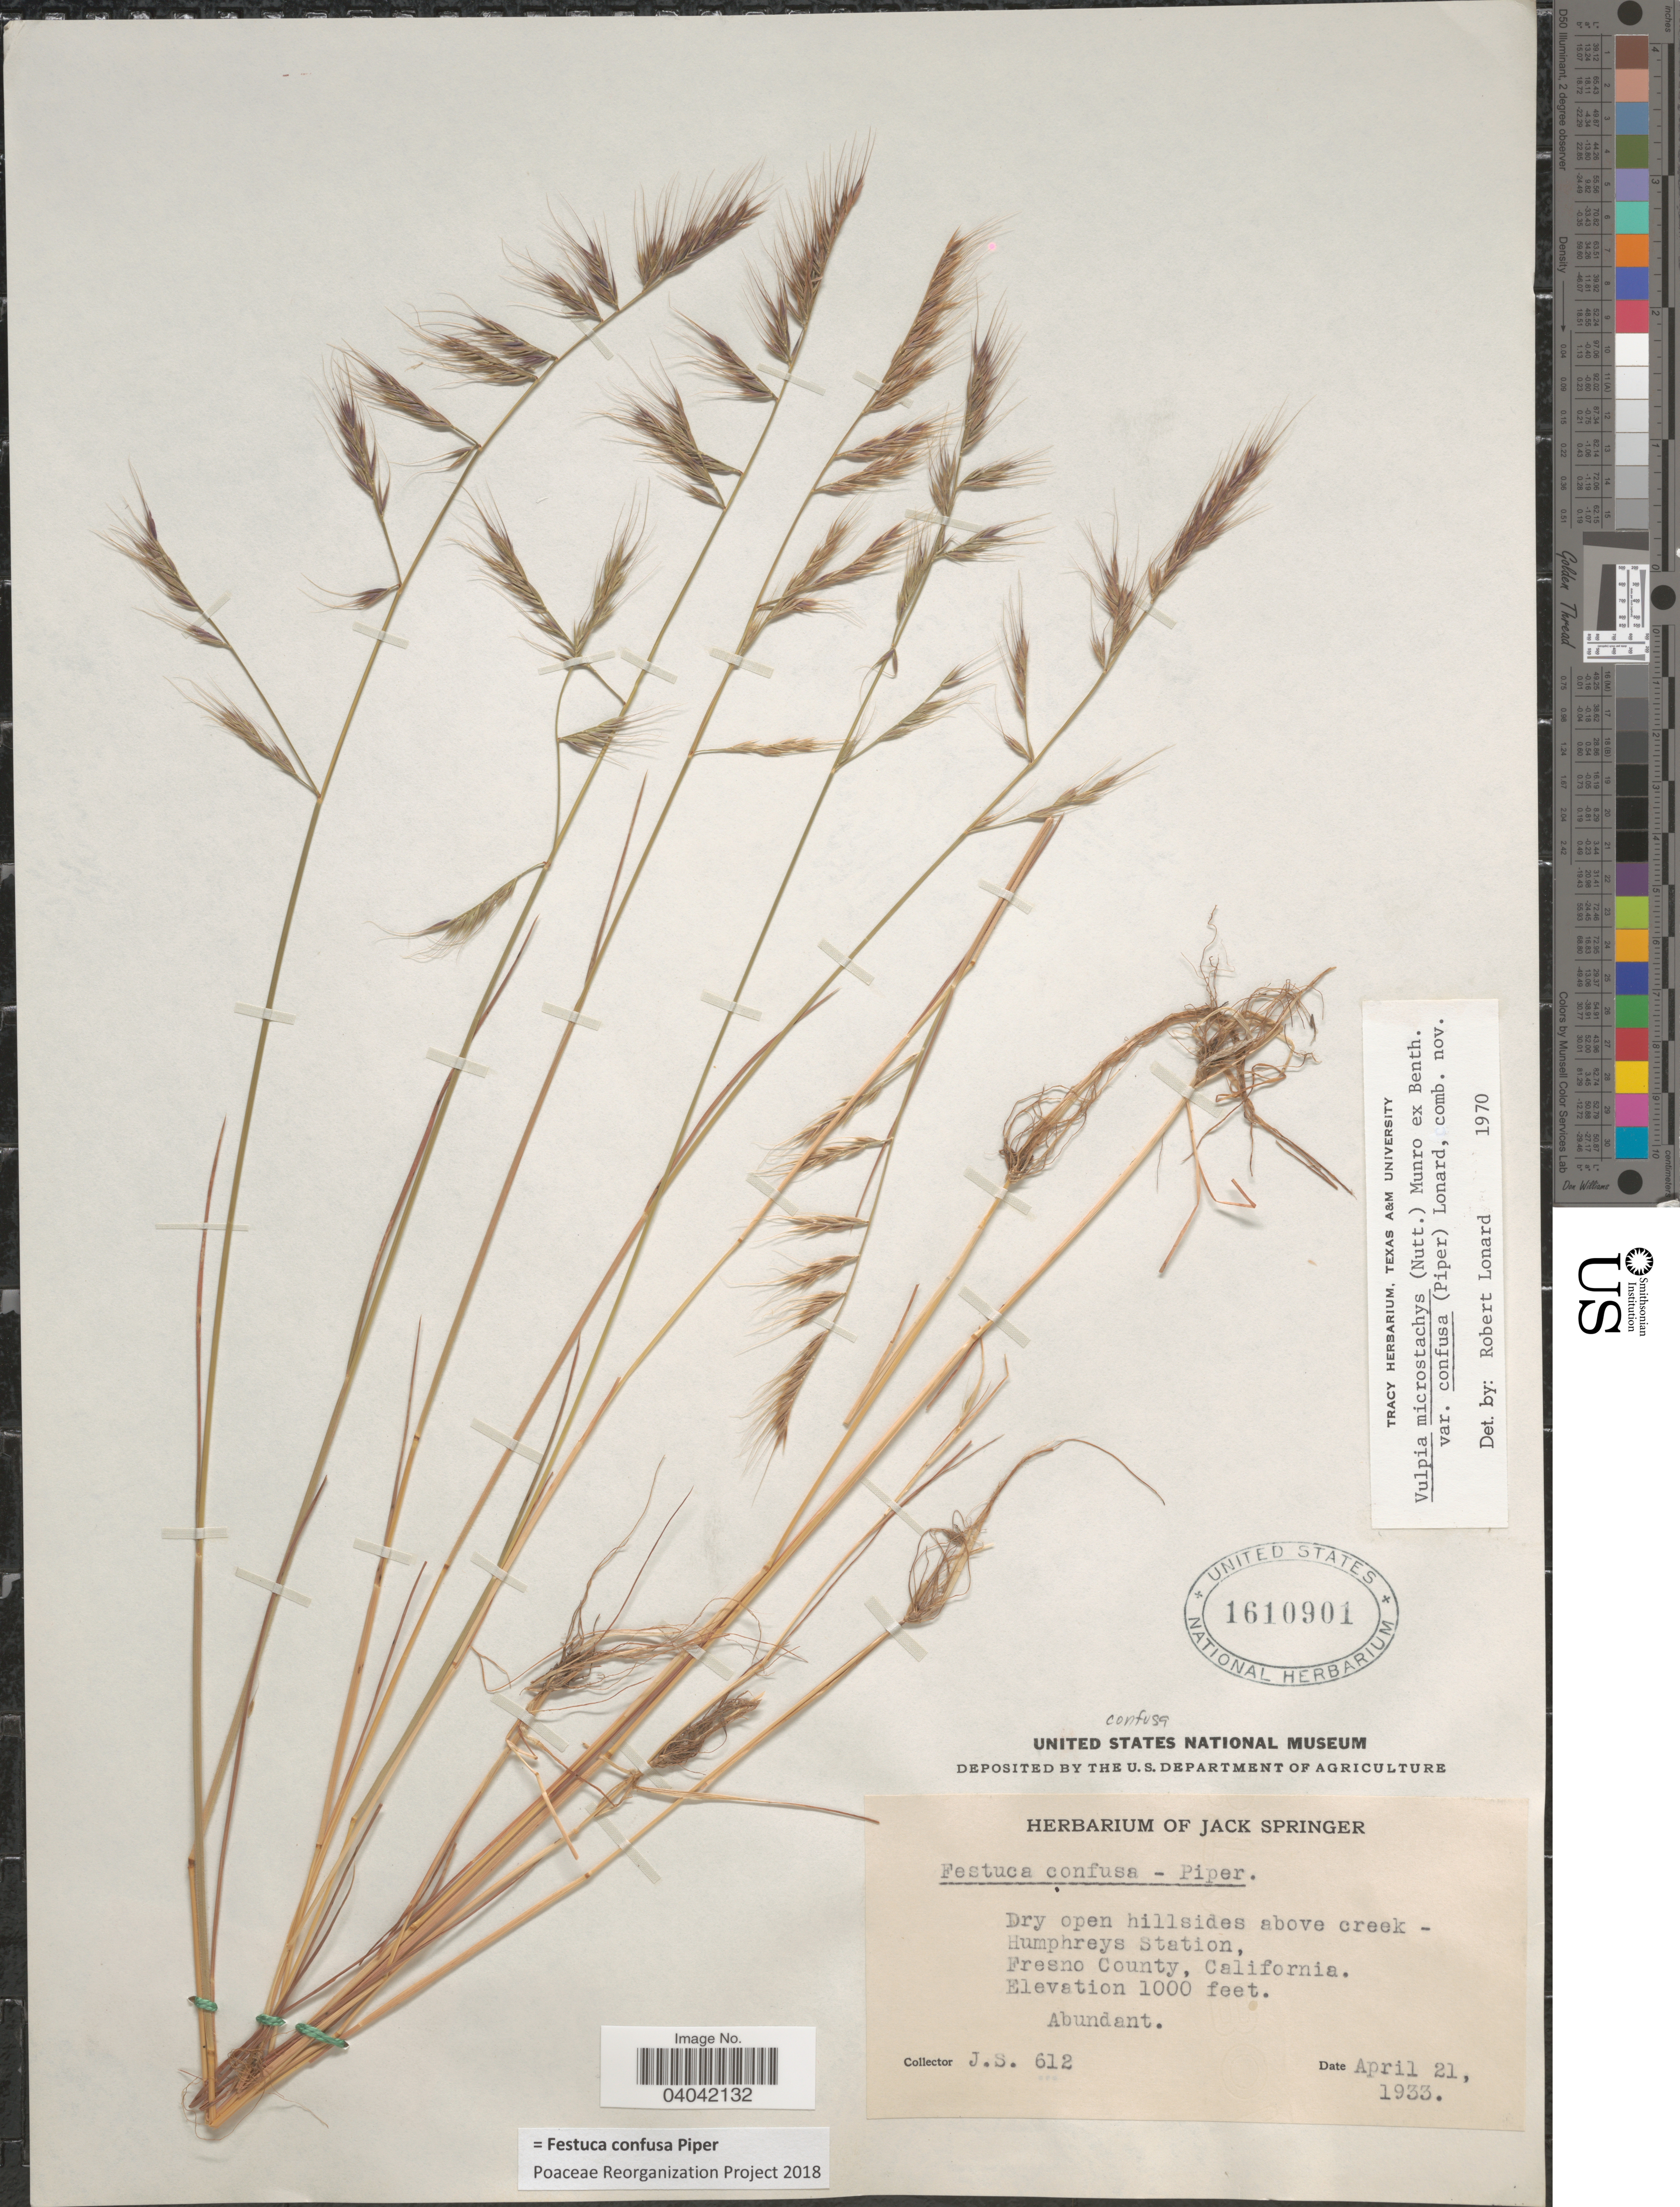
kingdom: Plantae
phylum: Tracheophyta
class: Liliopsida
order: Poales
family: Poaceae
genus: Festuca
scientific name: Festuca confusa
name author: Piper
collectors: J. Springer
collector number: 612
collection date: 1933-04-21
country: United States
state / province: California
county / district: Fresno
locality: Dry open hillsides above creek - Humphreys Station, Fresno County.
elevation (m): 305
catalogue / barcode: US 1610901